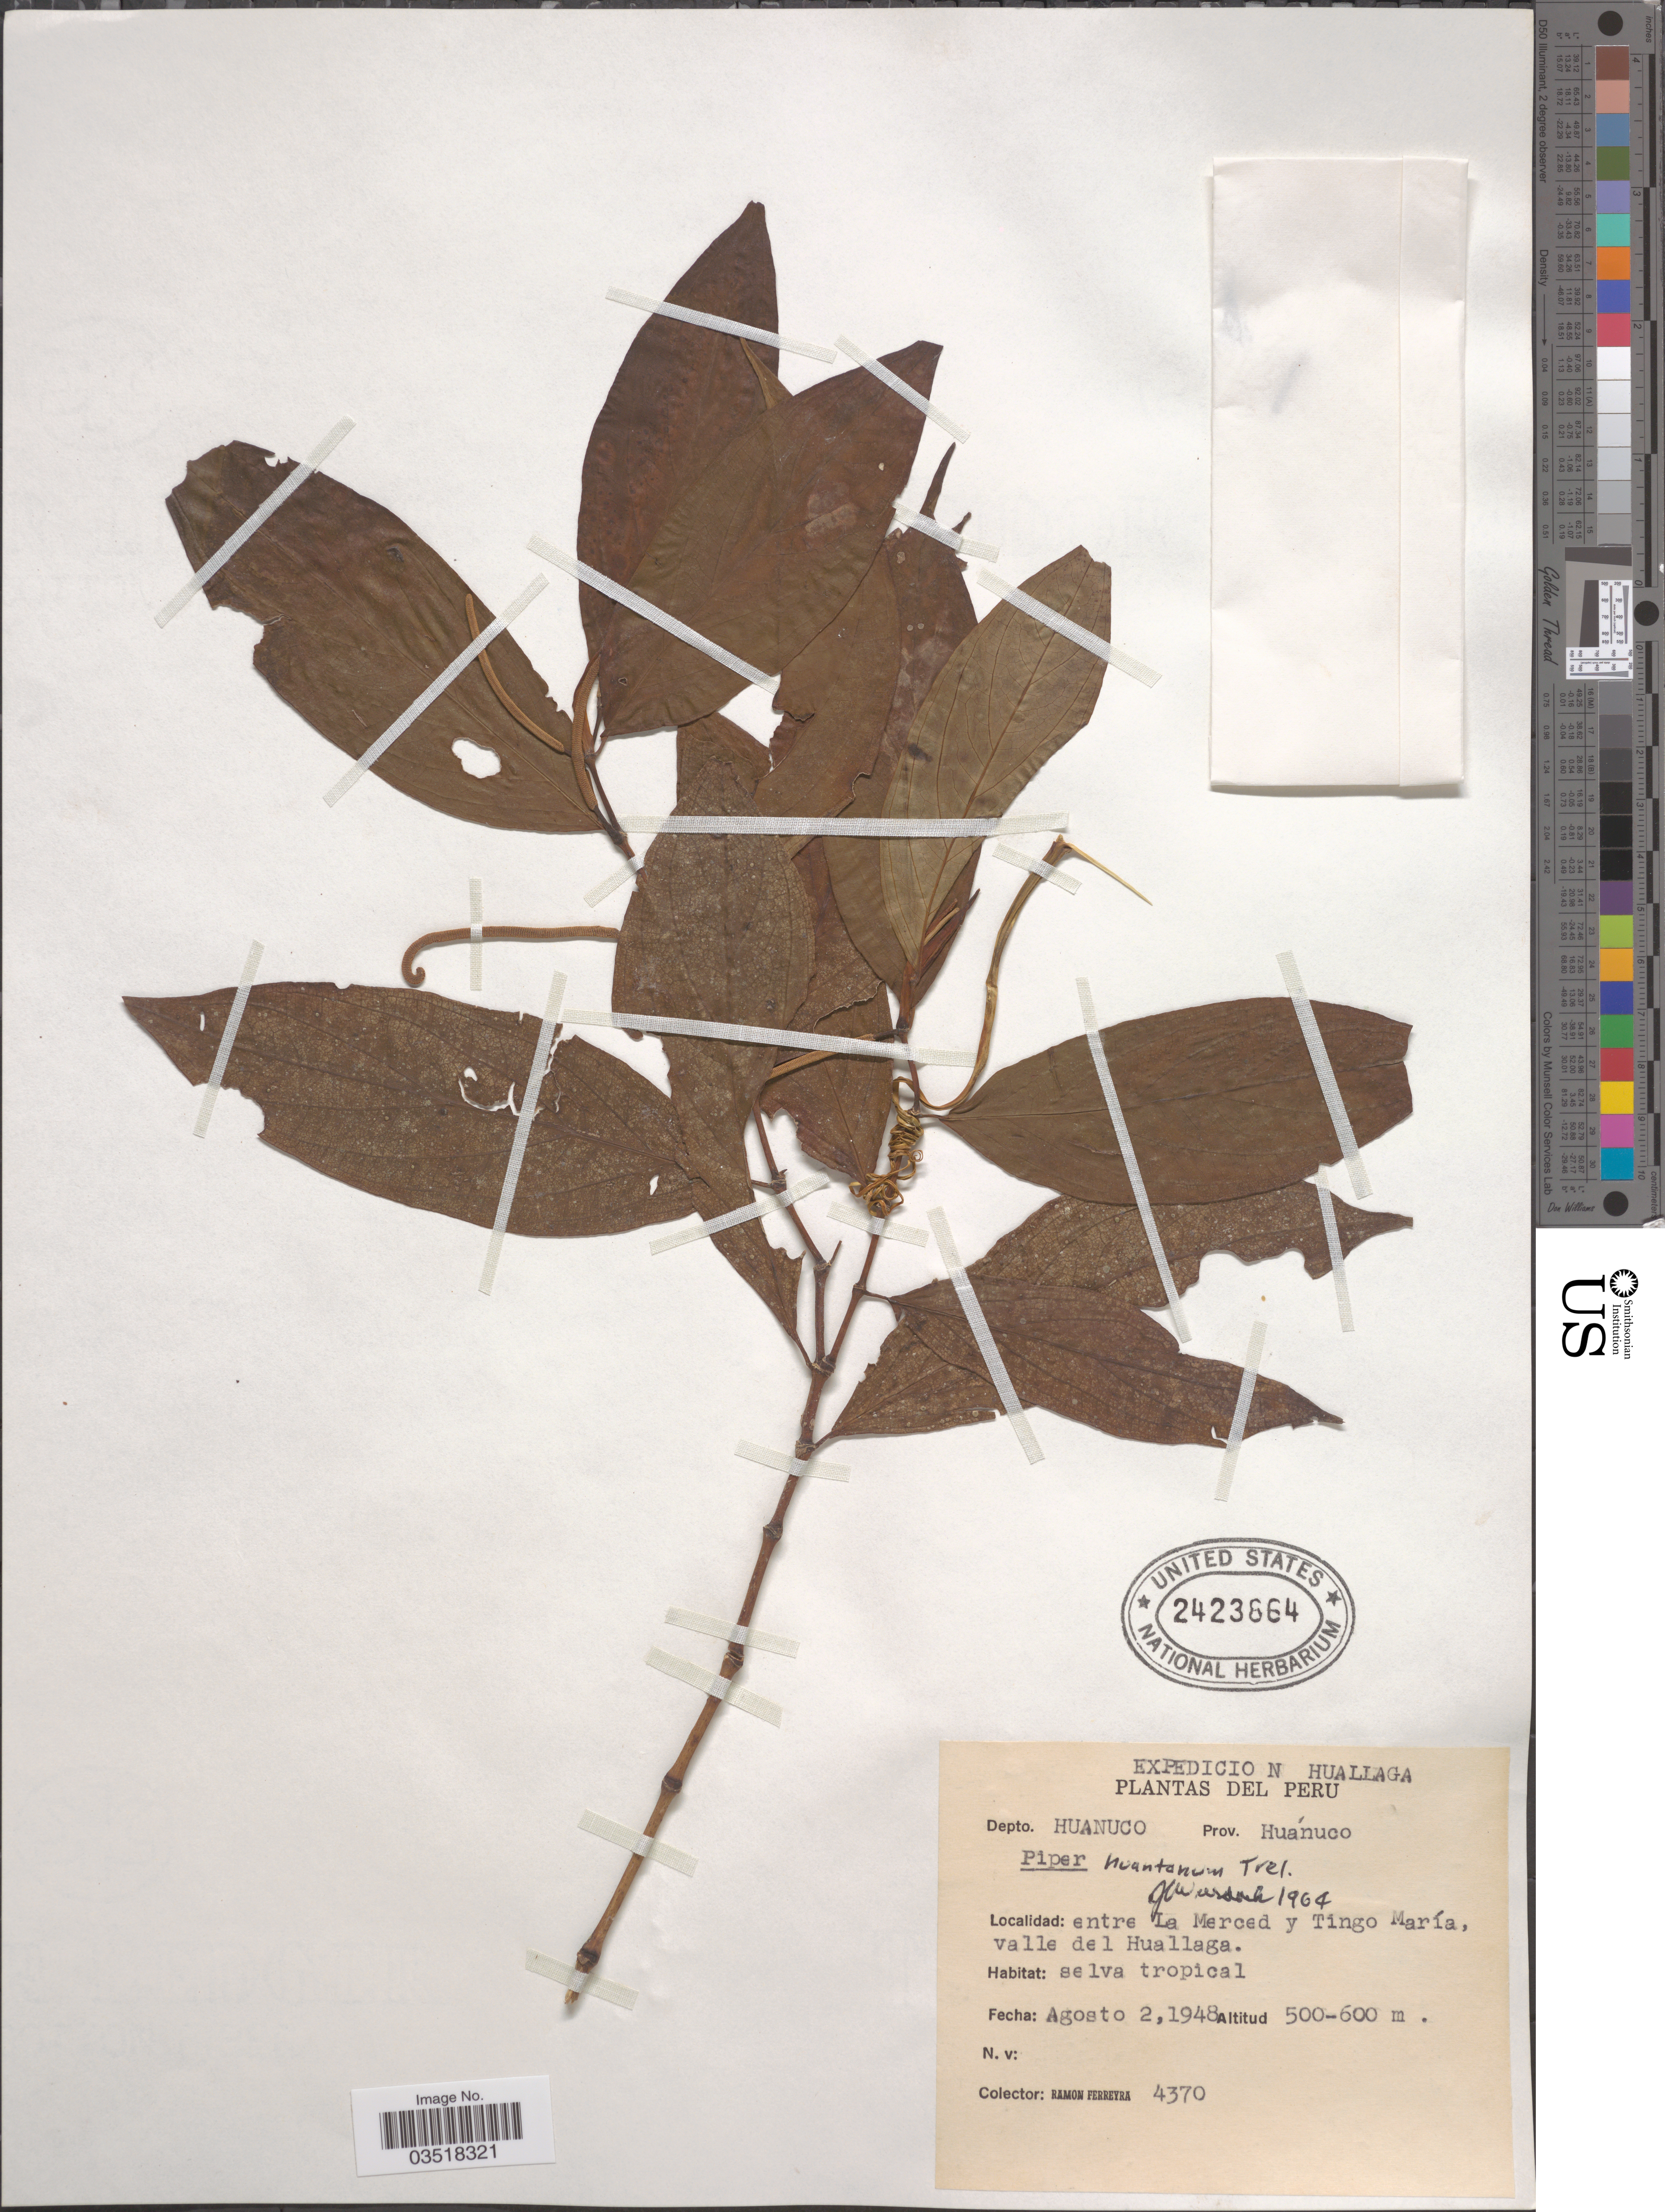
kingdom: Plantae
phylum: Tracheophyta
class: Magnoliopsida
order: Piperales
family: Piperaceae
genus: Piper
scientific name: Piper huantanum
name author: Trel. in J.F. Macbr.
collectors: R. A. Ferreyra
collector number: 4370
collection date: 1948-08-02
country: Peru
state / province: Huánuco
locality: Depto. Huanuco. Entre La Merced y Tingo María, valle del Huallaga.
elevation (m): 500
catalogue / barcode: US 2423664